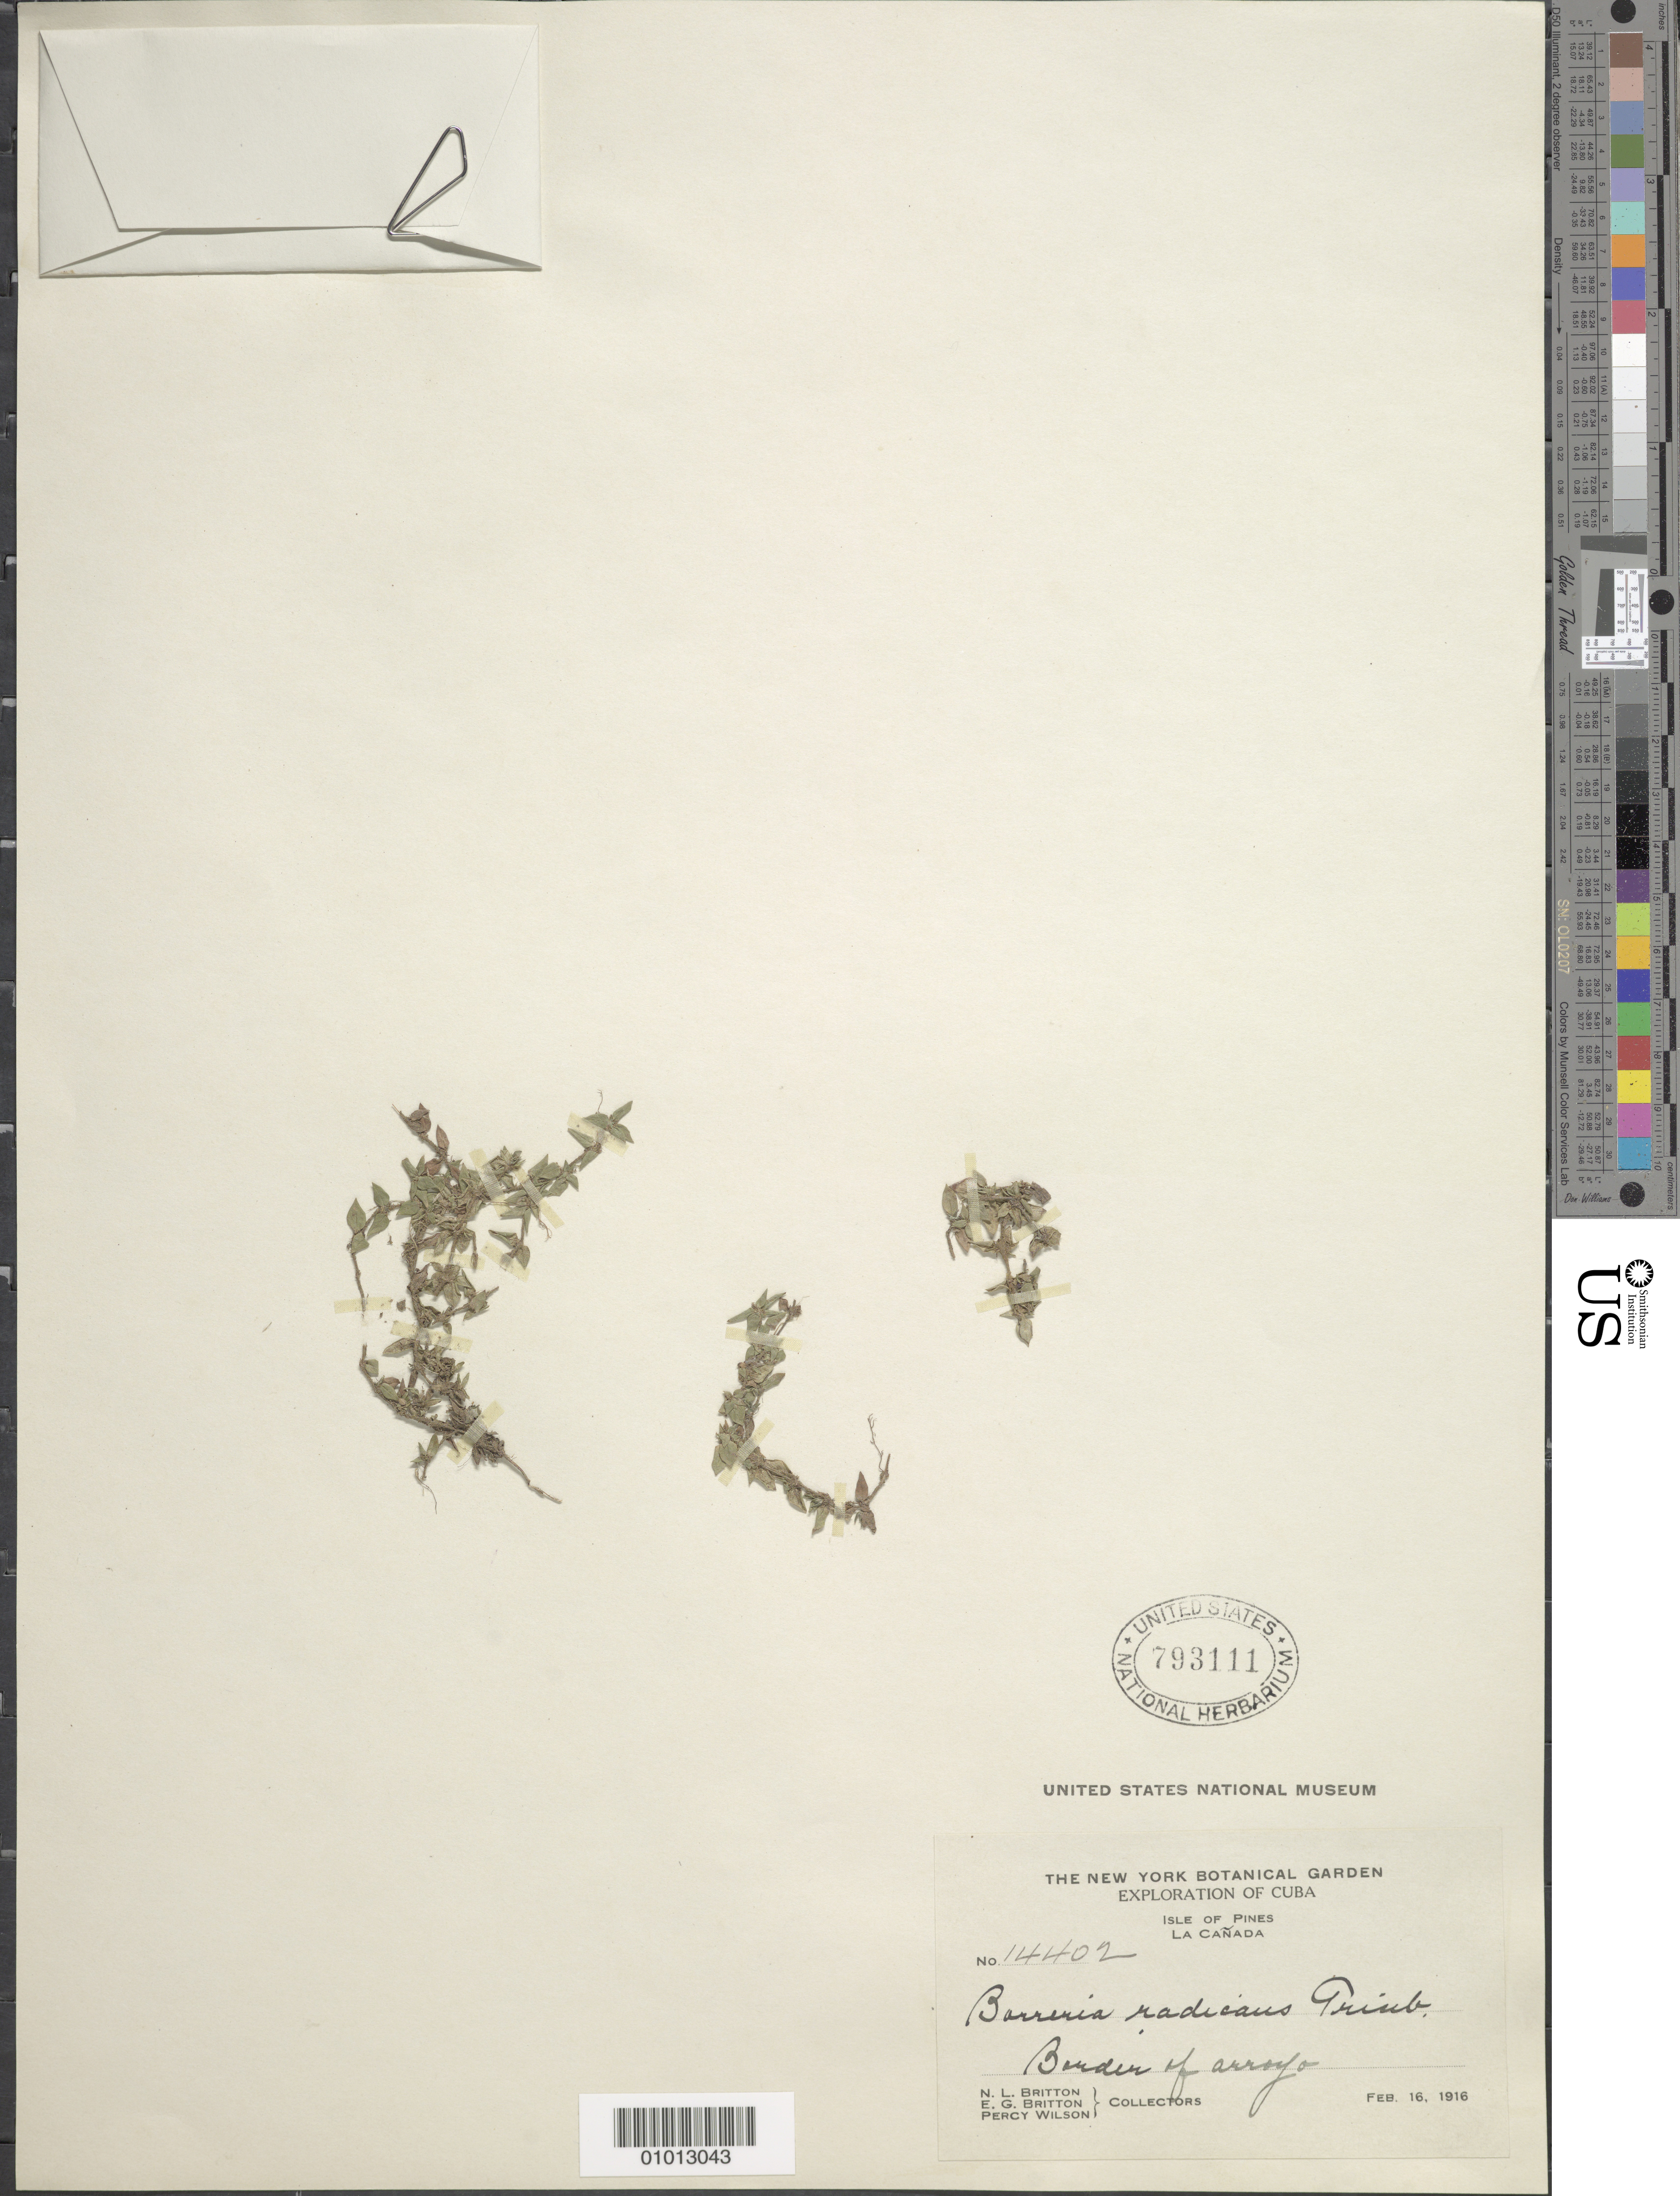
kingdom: Plantae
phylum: Tracheophyta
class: Magnoliopsida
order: Gentianales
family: Rubiaceae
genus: Nodocarpaea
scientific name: Nodocarpaea radicans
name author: (Griseb.) A. Gray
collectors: N. Britton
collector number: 14402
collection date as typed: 16 Feb 1916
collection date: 1916-02-16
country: Cuba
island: Isla de la Juventud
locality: La Cañada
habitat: Border of arroyo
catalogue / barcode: US 793111